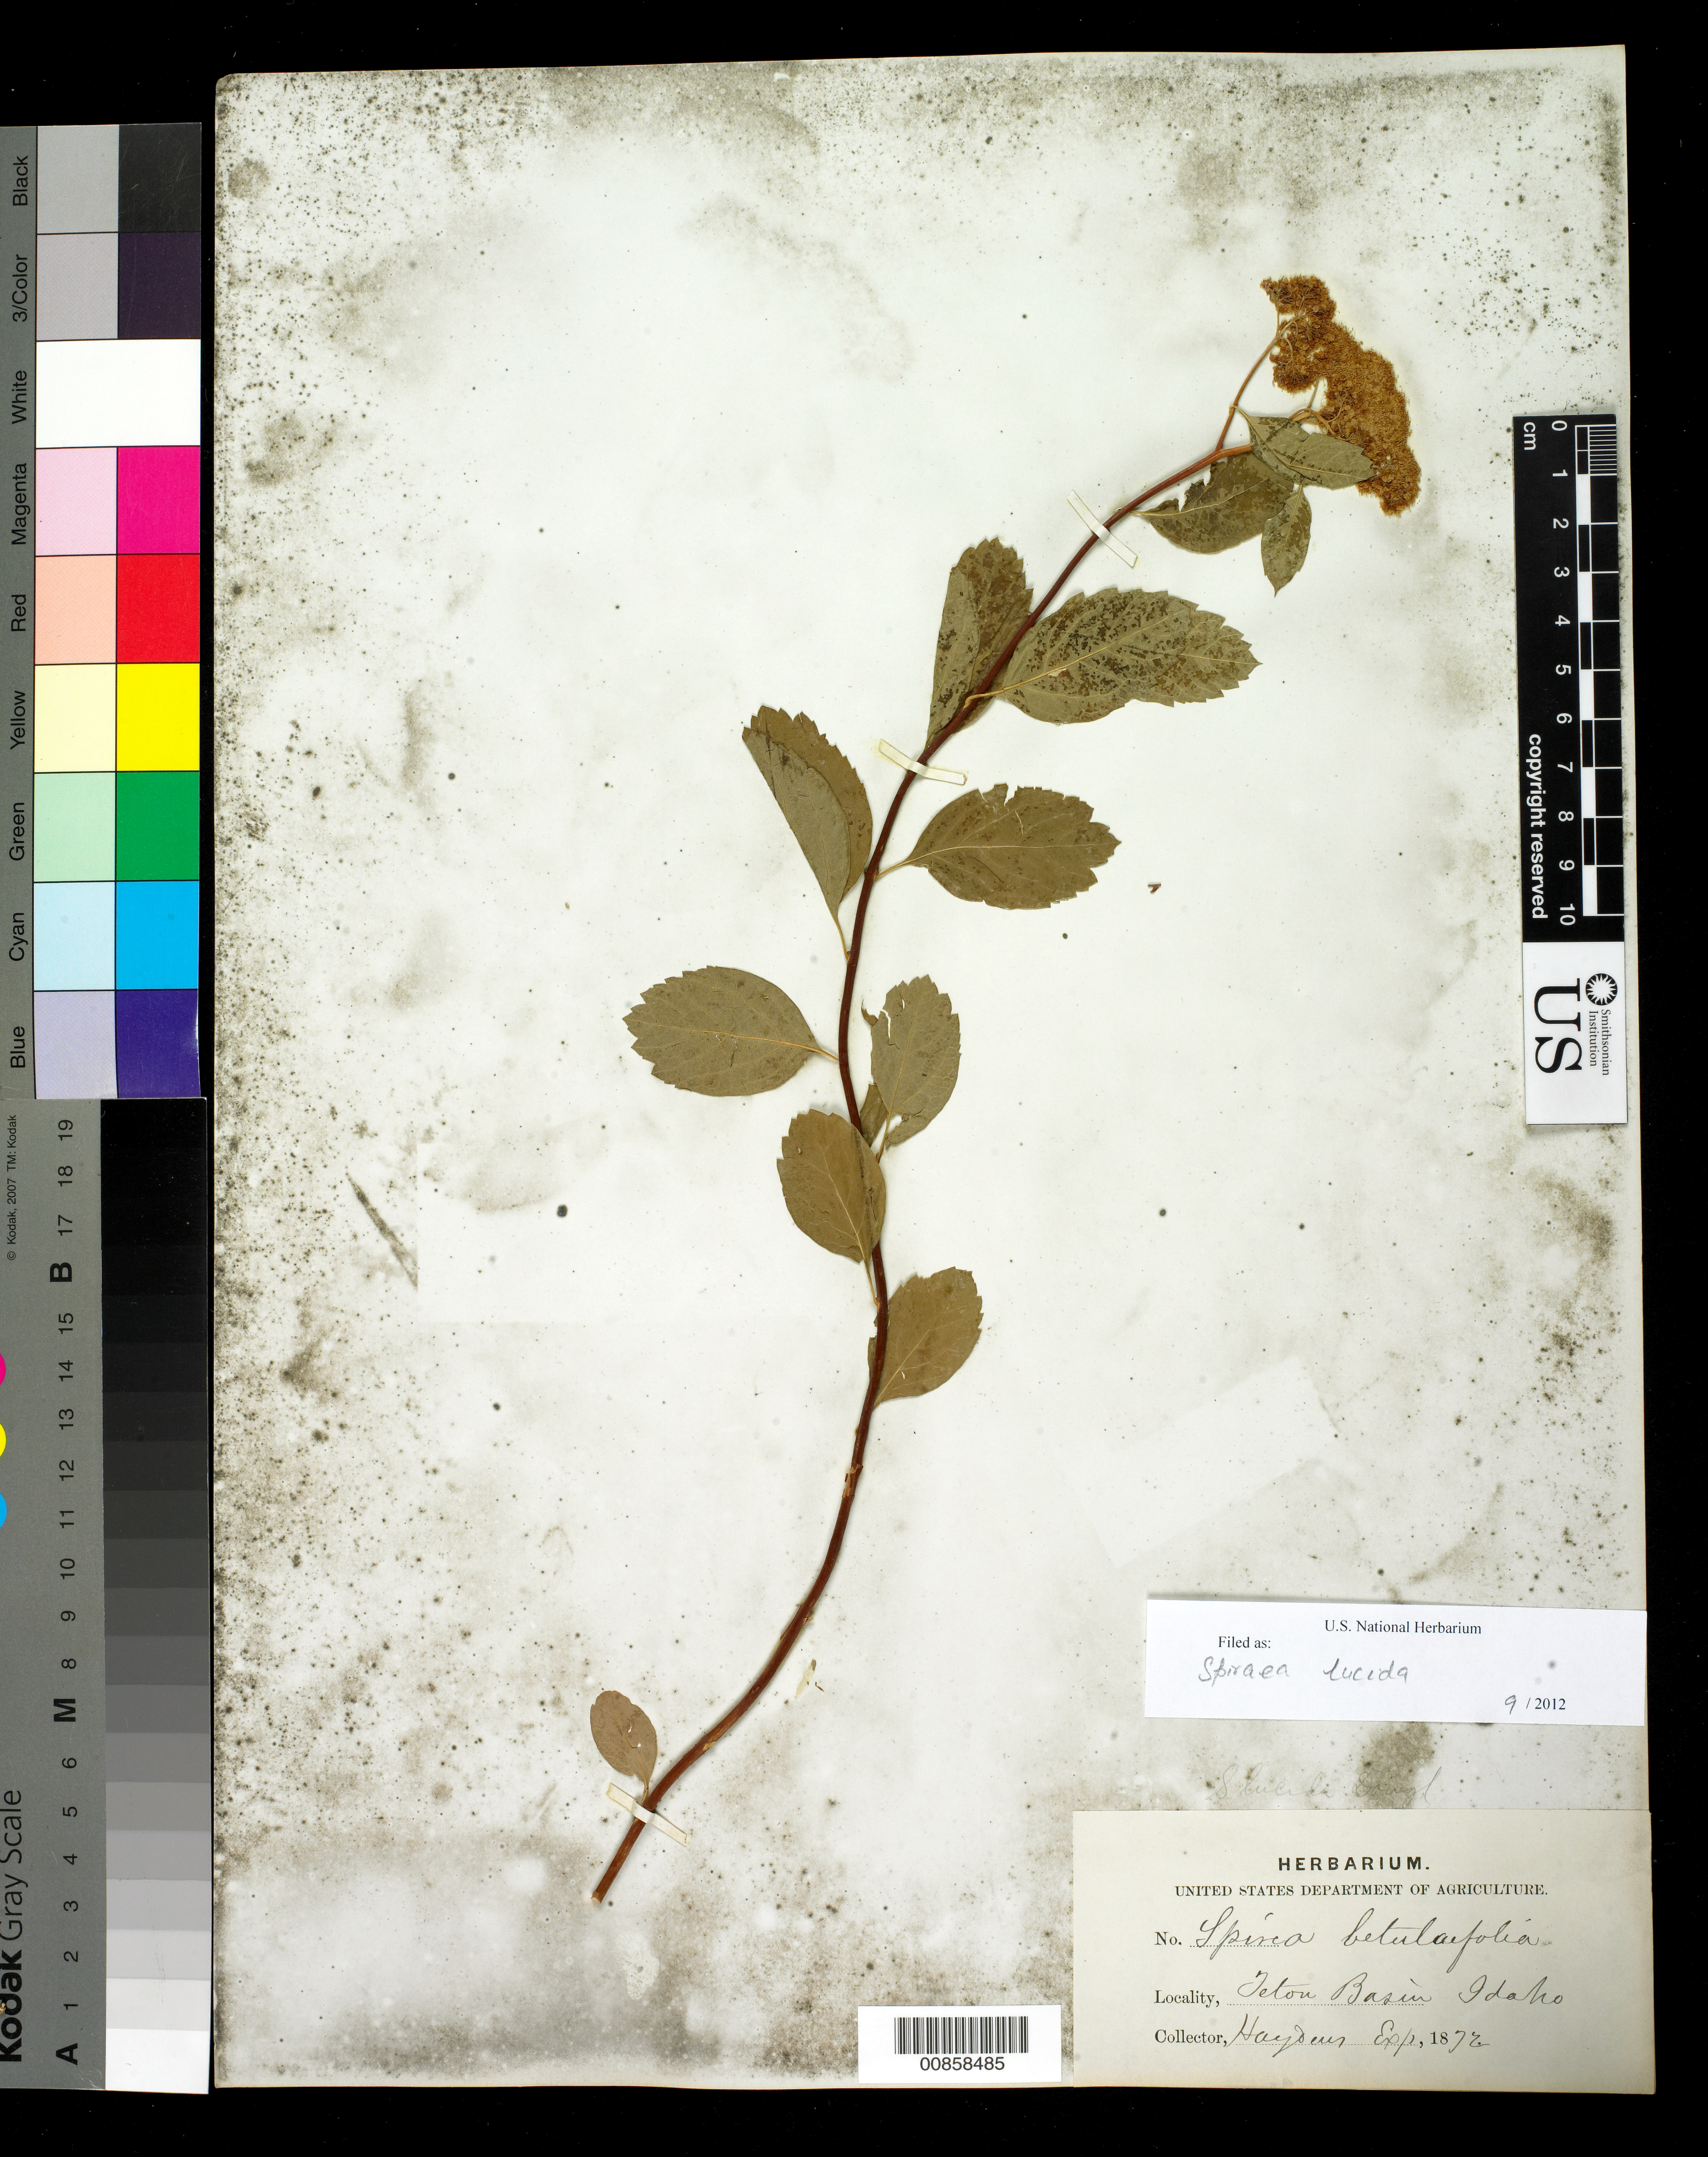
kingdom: Plantae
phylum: Tracheophyta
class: Magnoliopsida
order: Rosales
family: Rosaceae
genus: Spiraea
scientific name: Spiraea lucida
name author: Douglas ex Greene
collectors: -- Hayden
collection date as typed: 1872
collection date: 1872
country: United States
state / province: Idaho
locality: Teton Basin